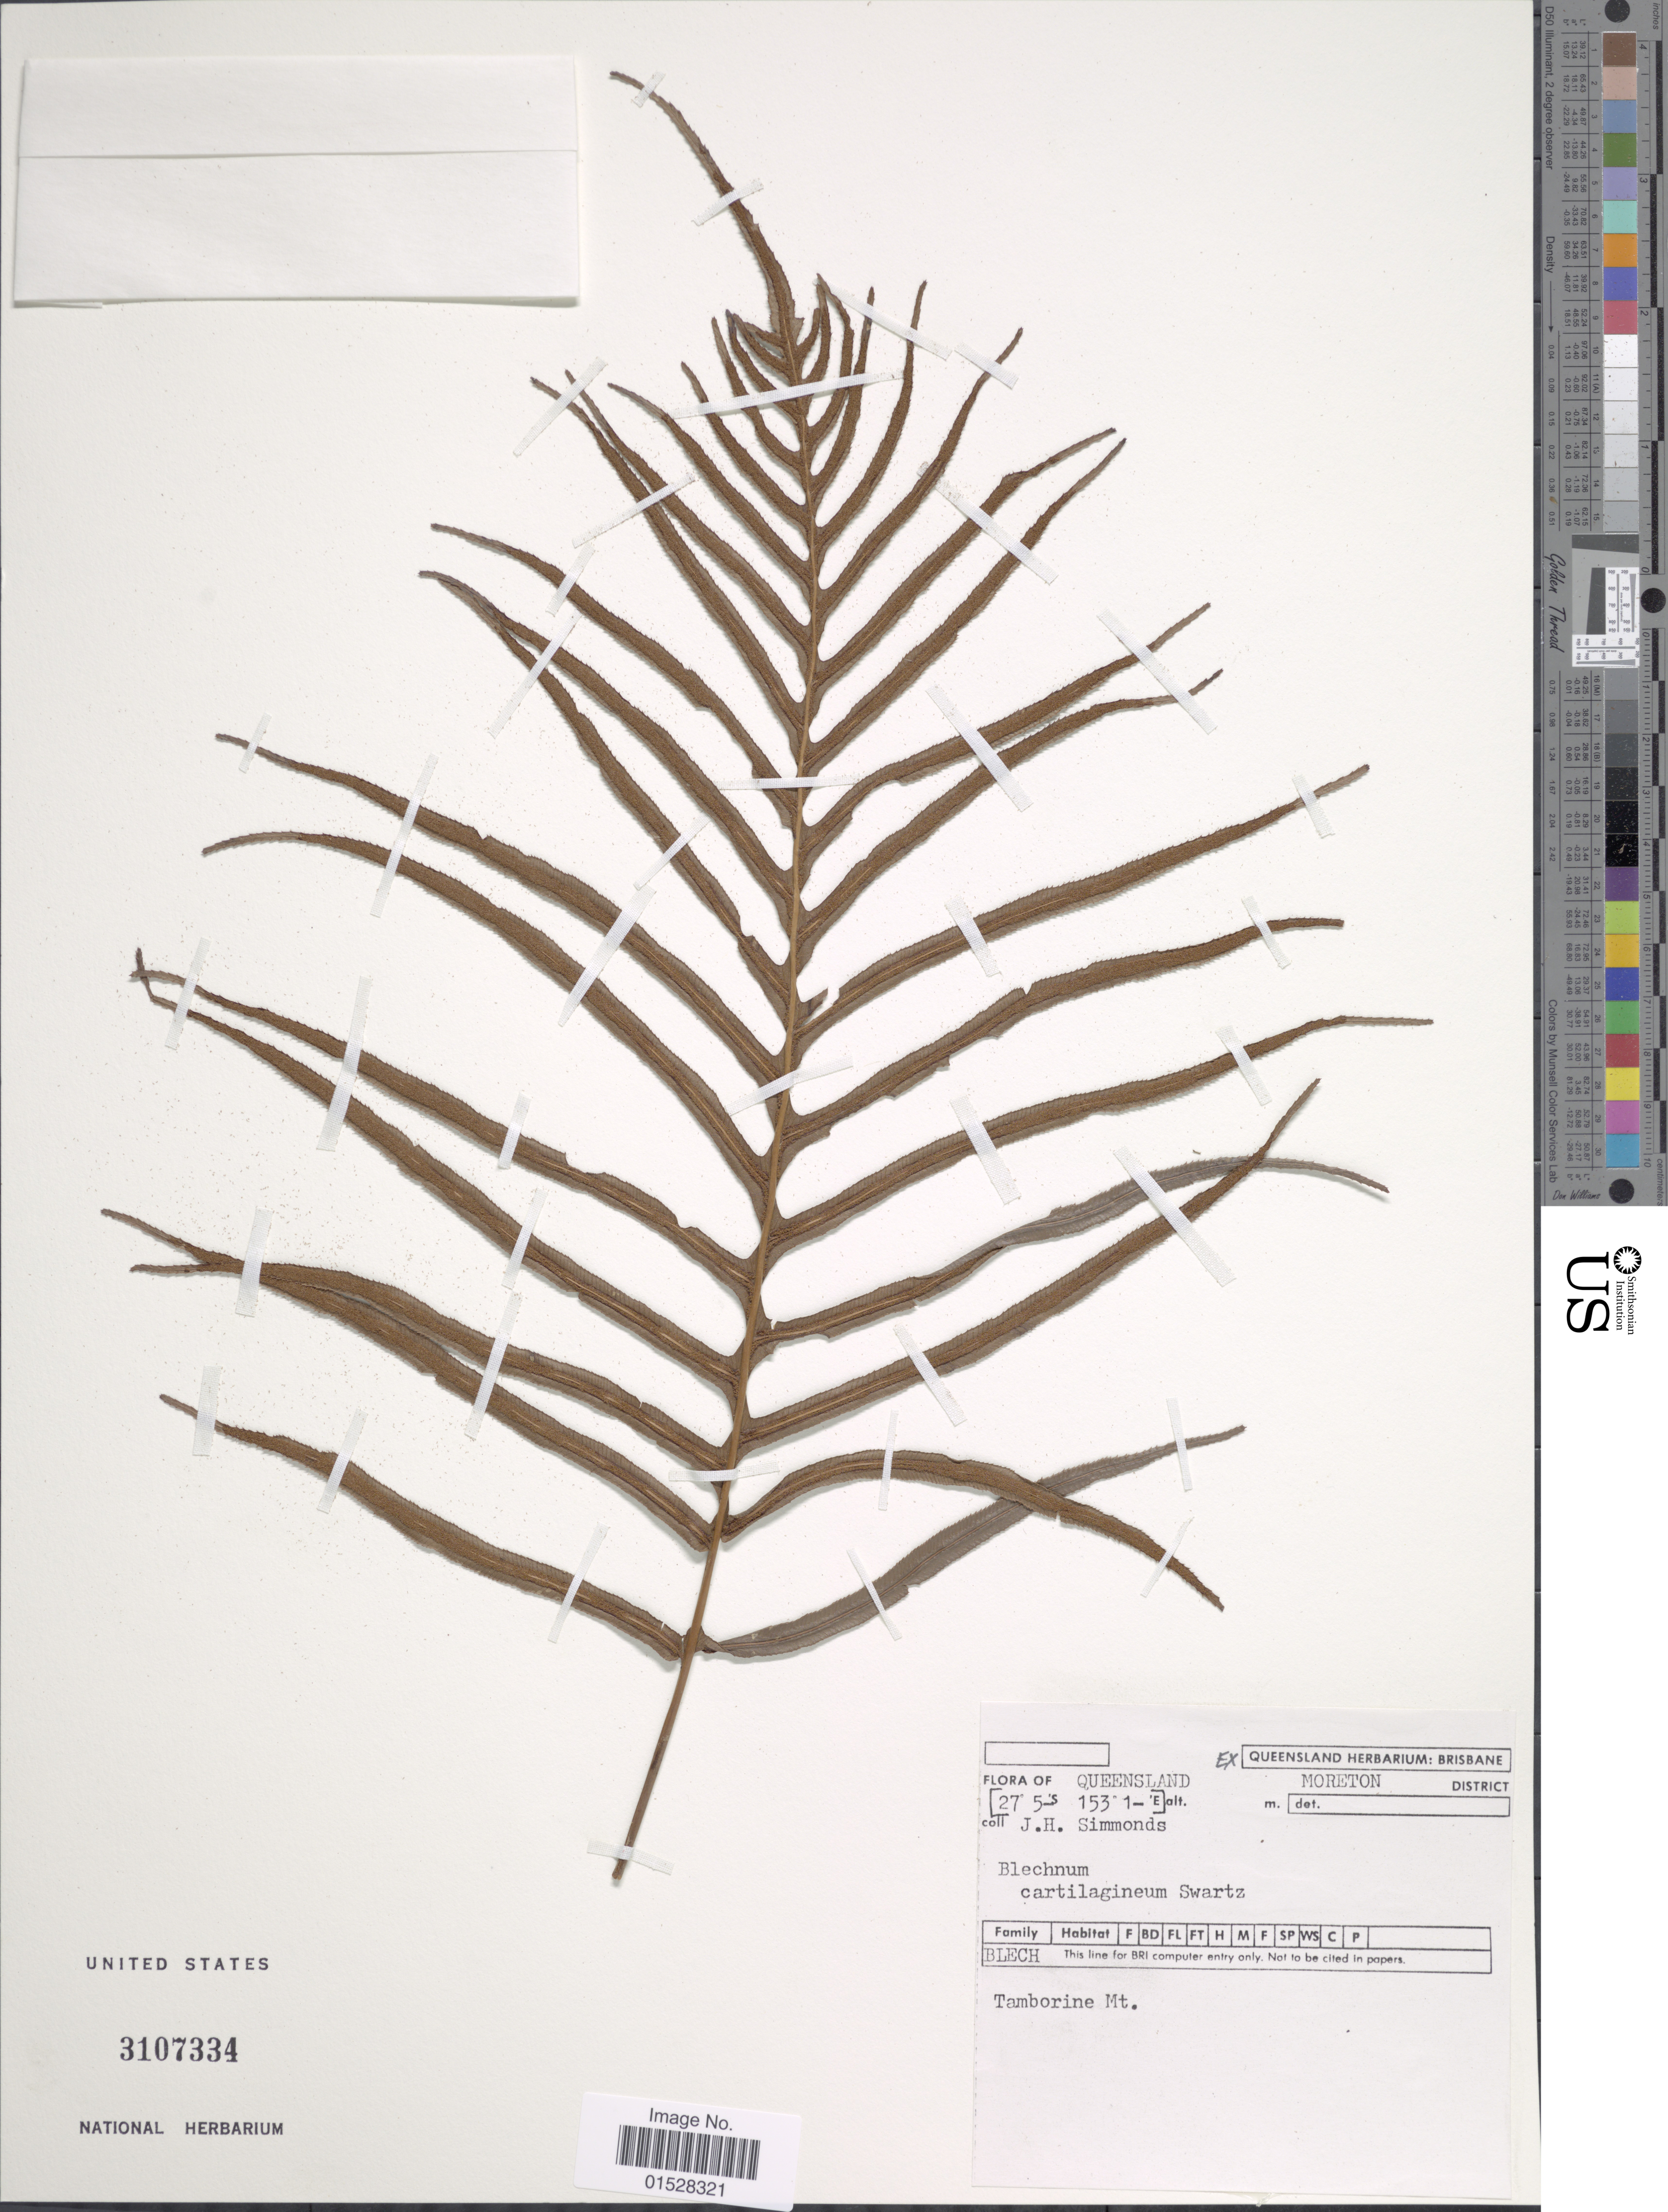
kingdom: Plantae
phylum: Tracheophyta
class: Polypodiopsida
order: Polypodiales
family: Blechnaceae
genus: Blechnum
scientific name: Blechnum cartilagineum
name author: Sw.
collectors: J. Simmonds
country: Australia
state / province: Queensland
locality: Tamborine Mt., Moreton District.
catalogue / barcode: US 3107334